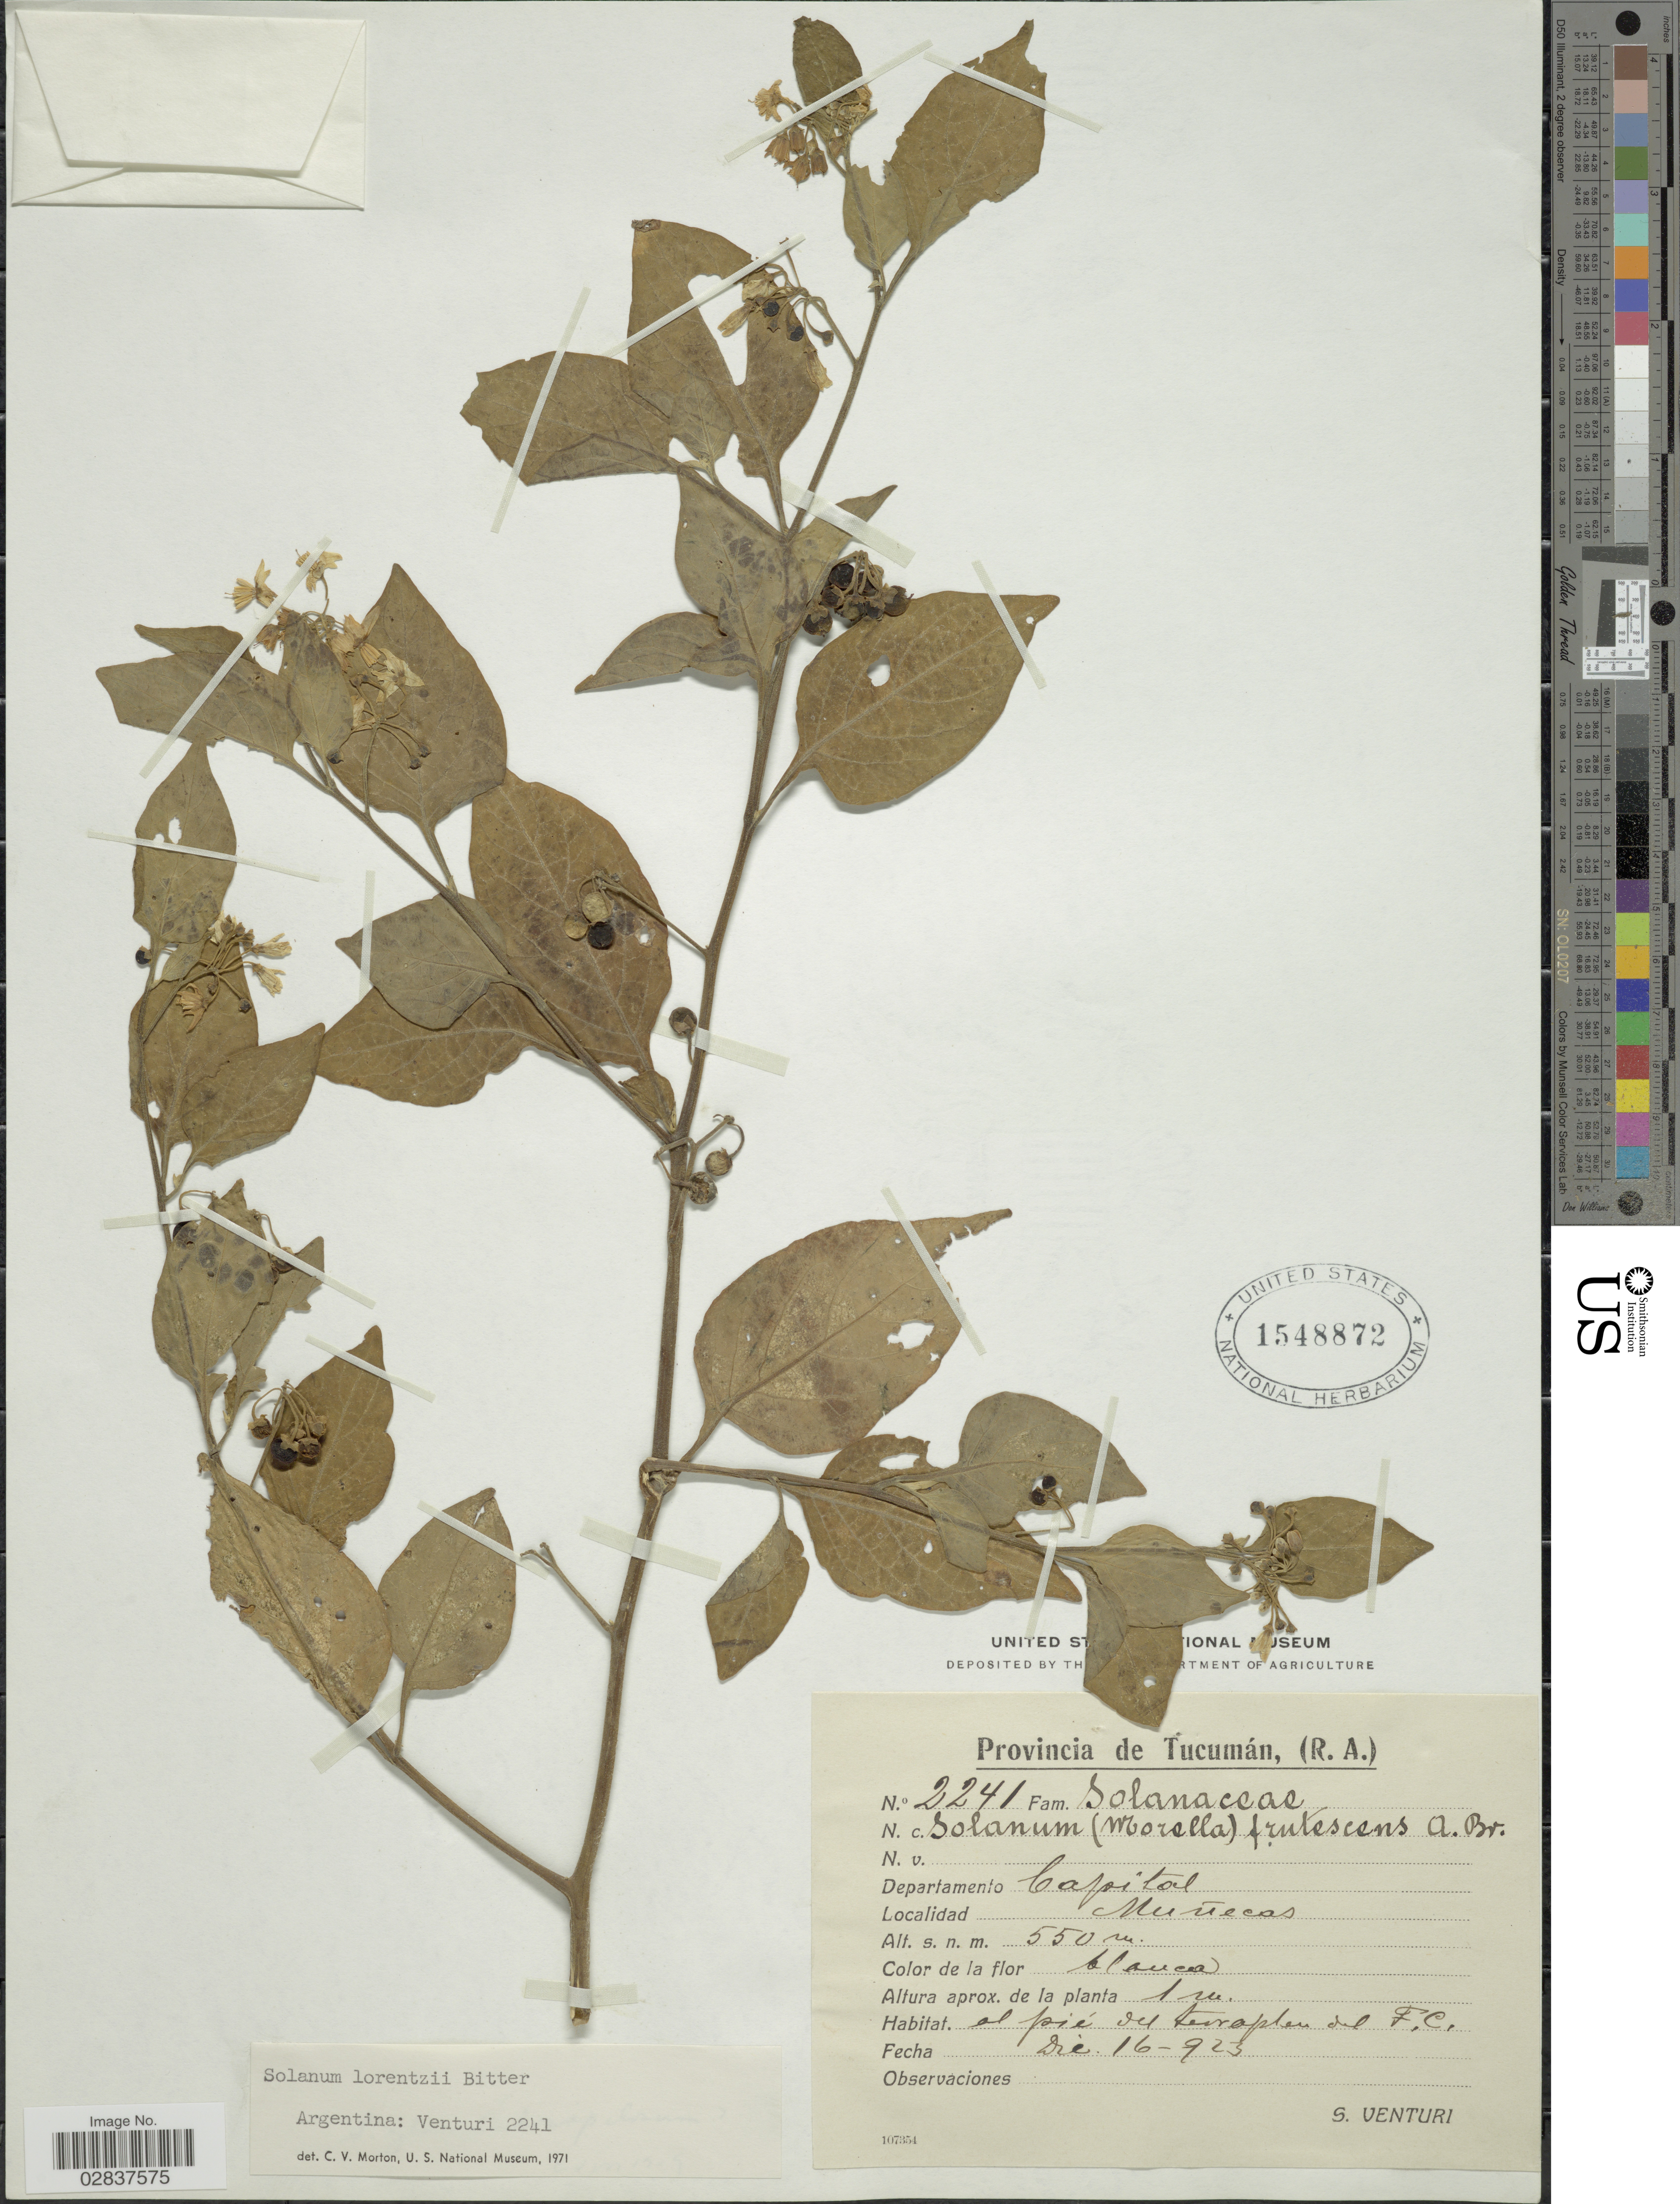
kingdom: Plantae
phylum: Tracheophyta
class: Magnoliopsida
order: Solanales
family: Solanaceae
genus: Solanum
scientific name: Solanum lorentzii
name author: Bitter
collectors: S. Venturi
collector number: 2241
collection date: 1923-12-26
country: Argentina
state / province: Tucuman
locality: (R.A.). Departamento Capital, Munecas.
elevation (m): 550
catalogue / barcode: US 1548872